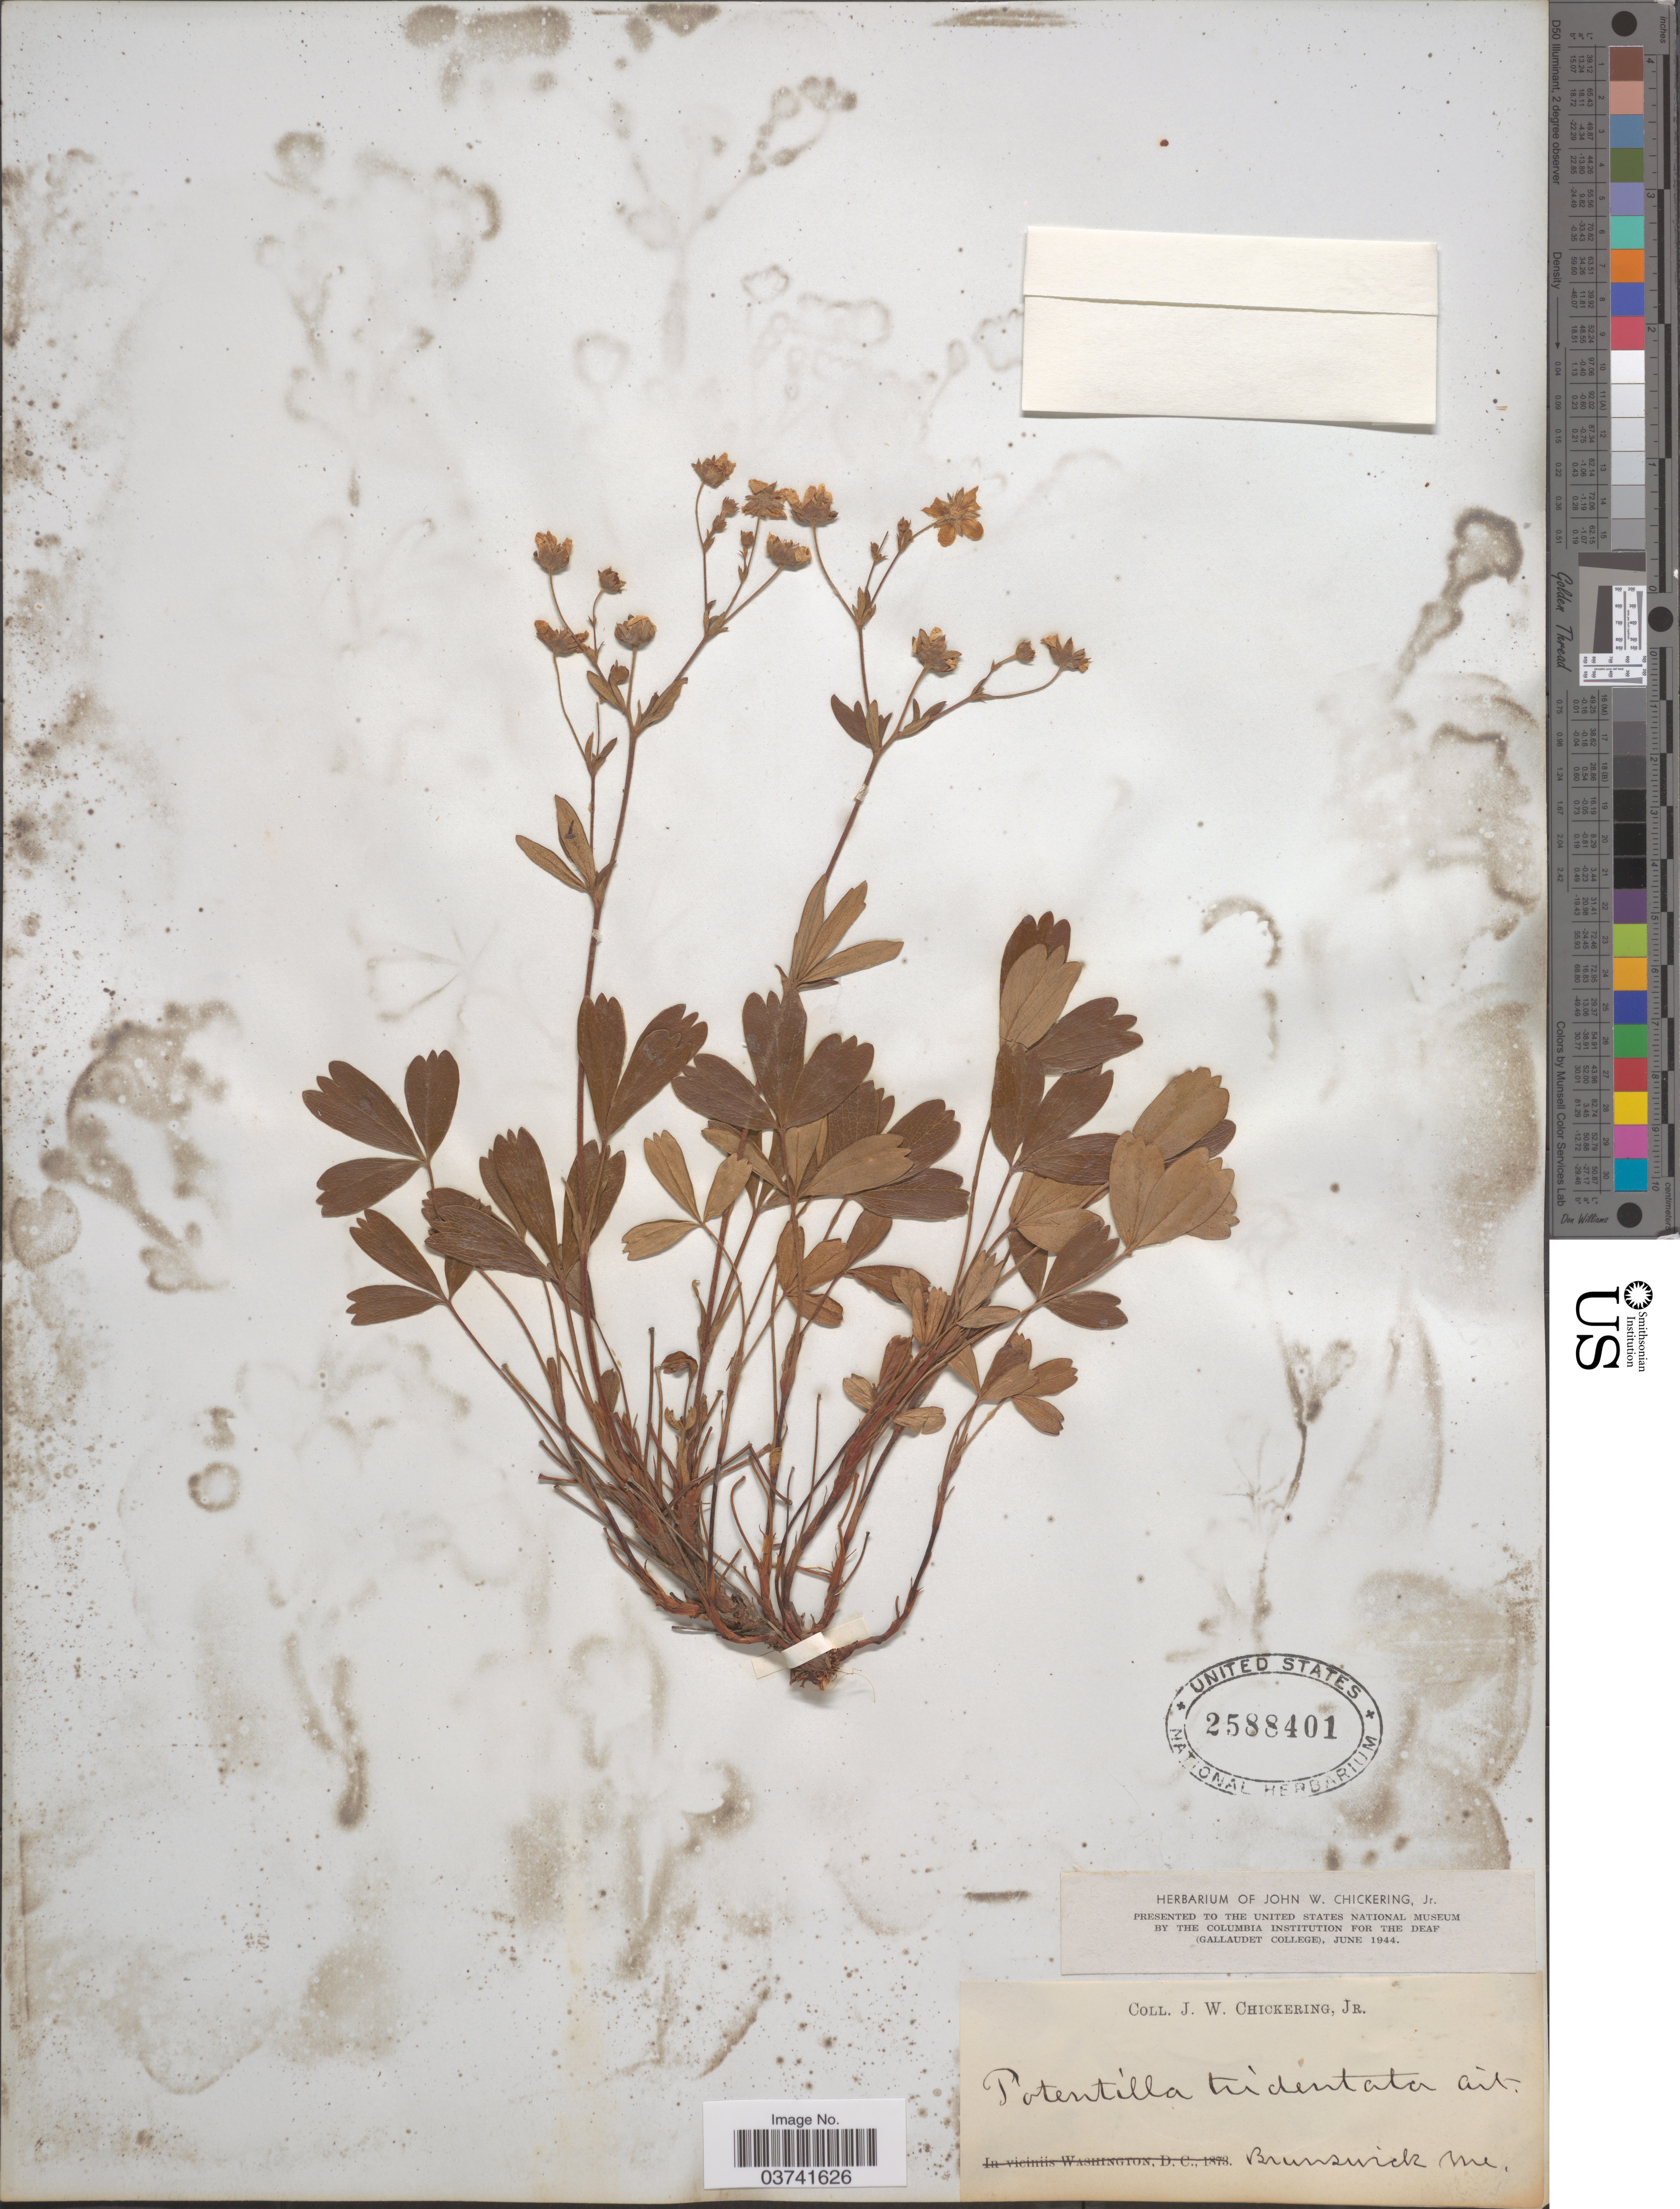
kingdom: Plantae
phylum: Tracheophyta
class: Magnoliopsida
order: Rosales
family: Rosaceae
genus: Potentilla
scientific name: Potentilla tridentata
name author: Aiton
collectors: J. W. Chickering Jr.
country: United States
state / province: Maine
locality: Brunswick.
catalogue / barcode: US 2588401